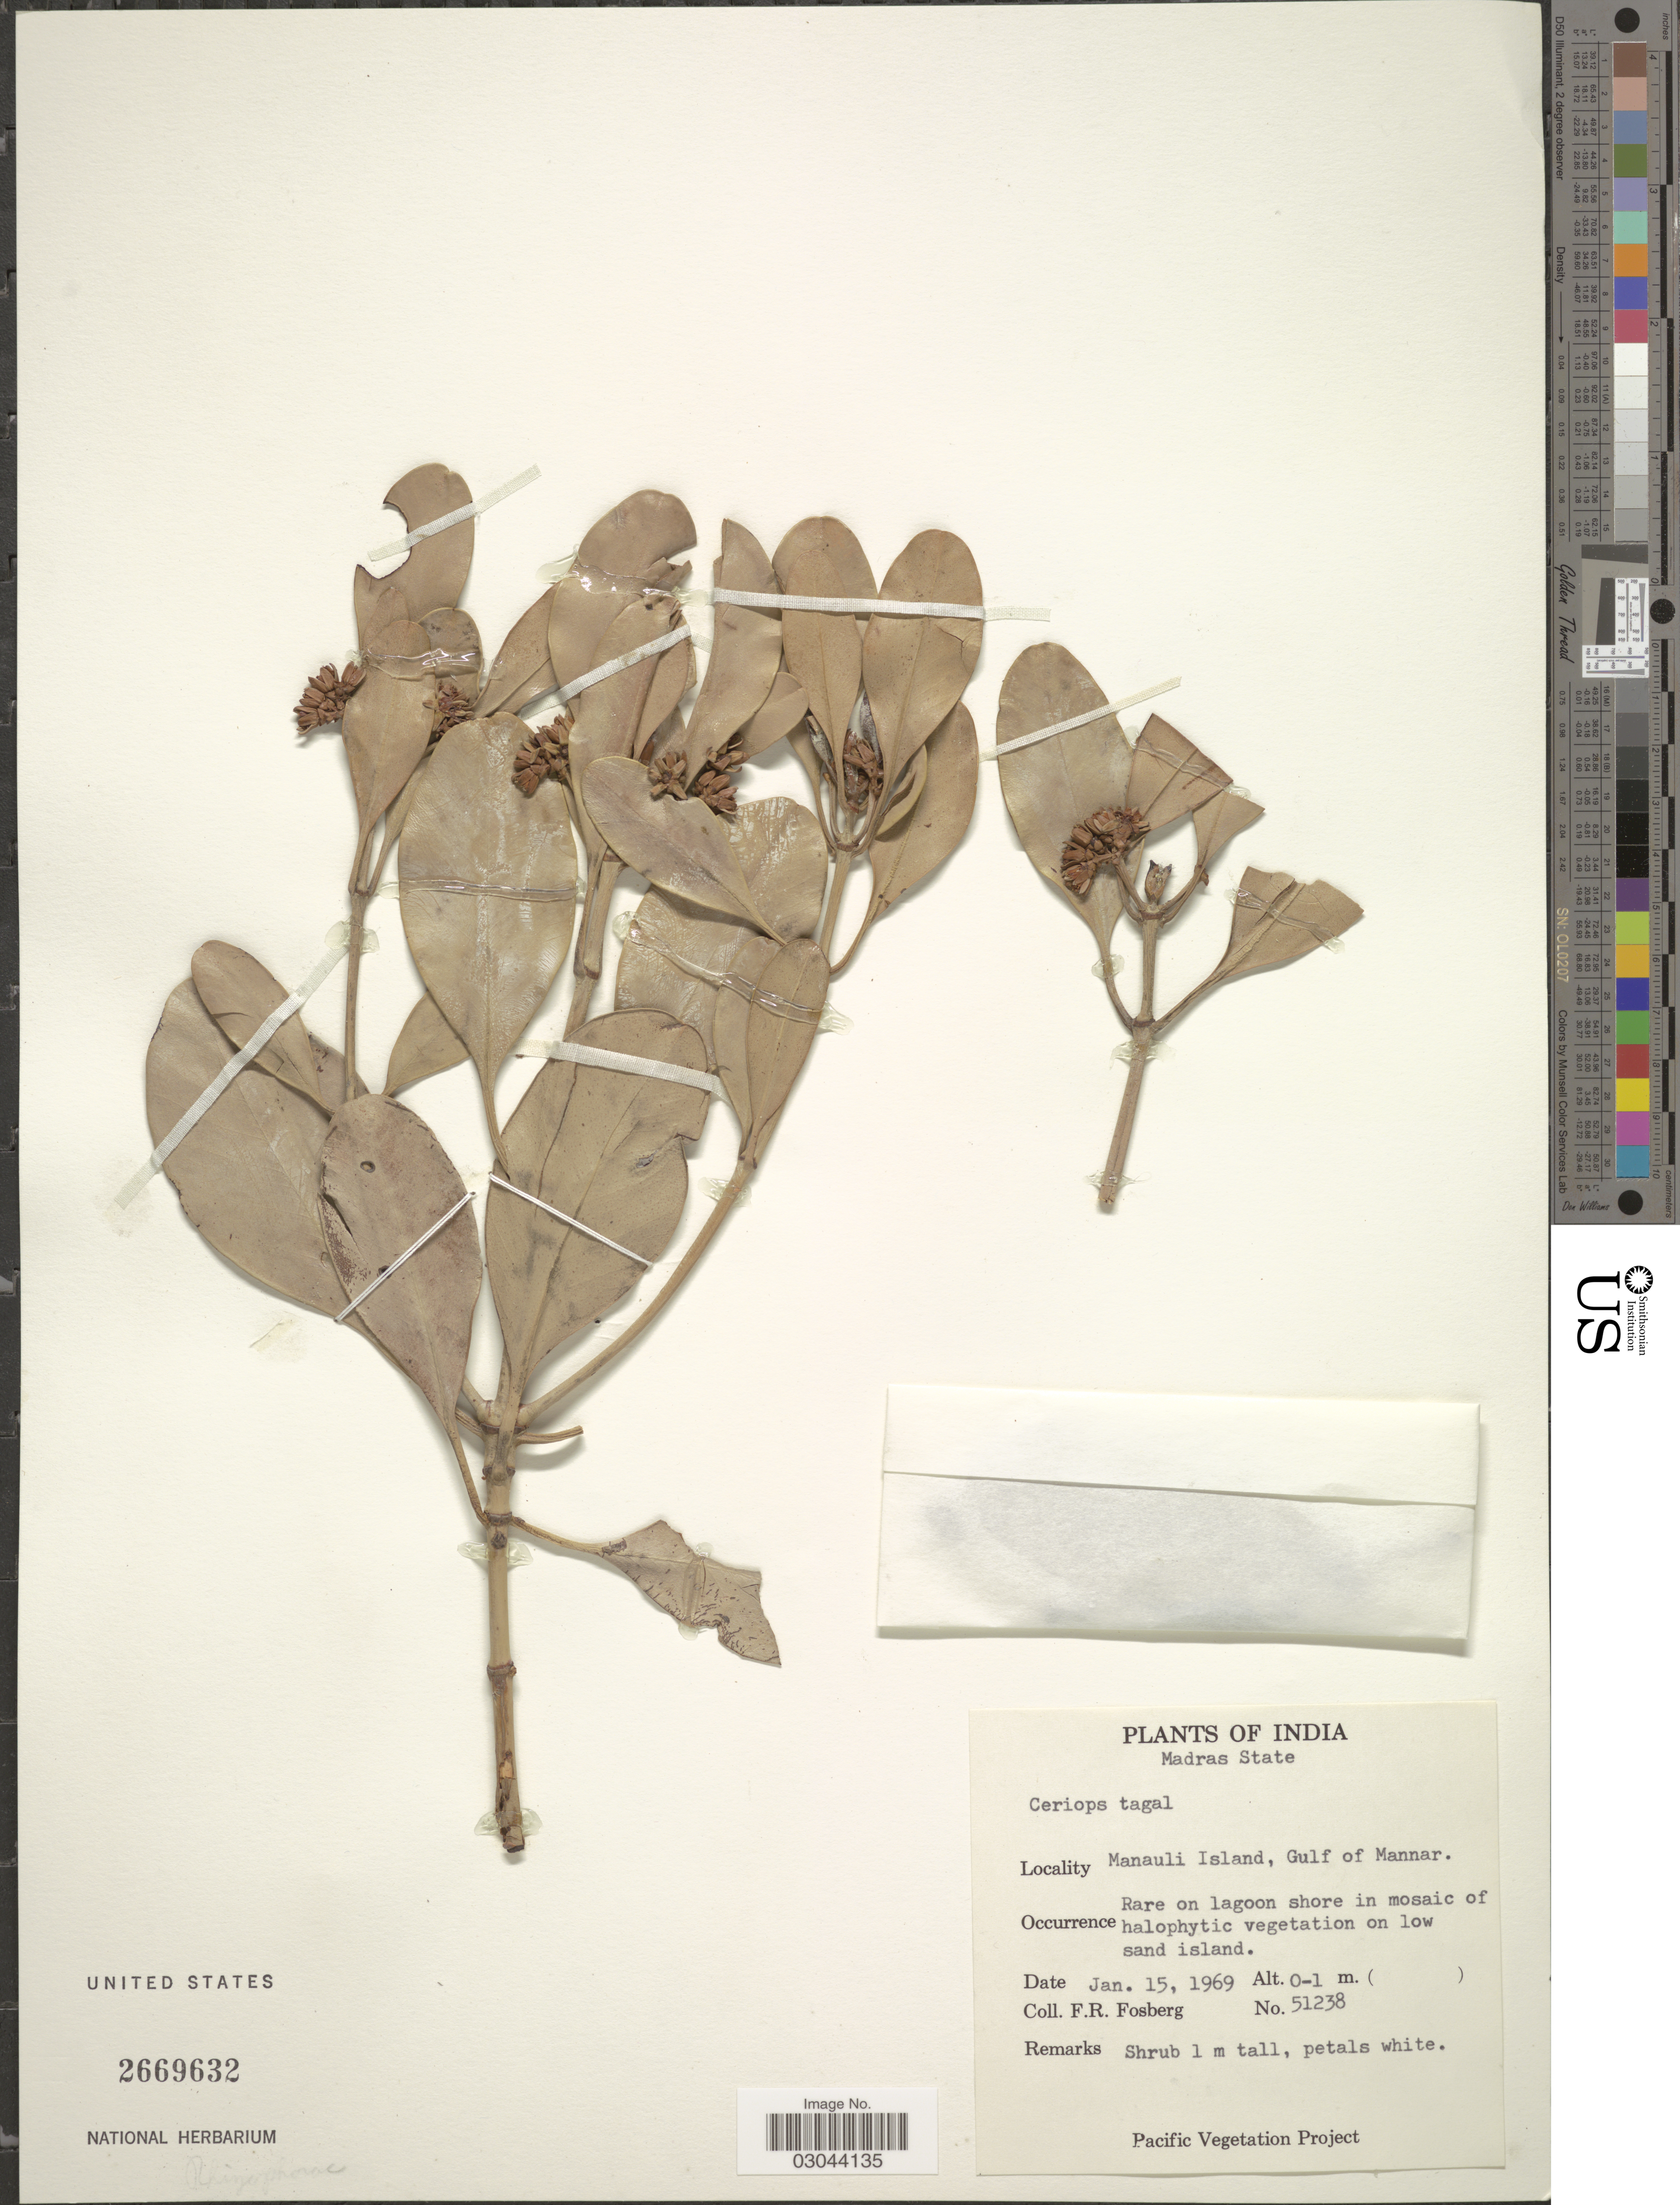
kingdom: Plantae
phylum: Tracheophyta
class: Magnoliopsida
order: Malpighiales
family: Rhizophoraceae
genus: Ceriops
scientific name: Ceriops tagal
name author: (Perr.) C.B. Rob.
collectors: F. R. Fosberg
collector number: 51238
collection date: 1969-01-15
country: India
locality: Madras State. Manauli Island, Gulf of Mannar.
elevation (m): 0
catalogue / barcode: US 2669632